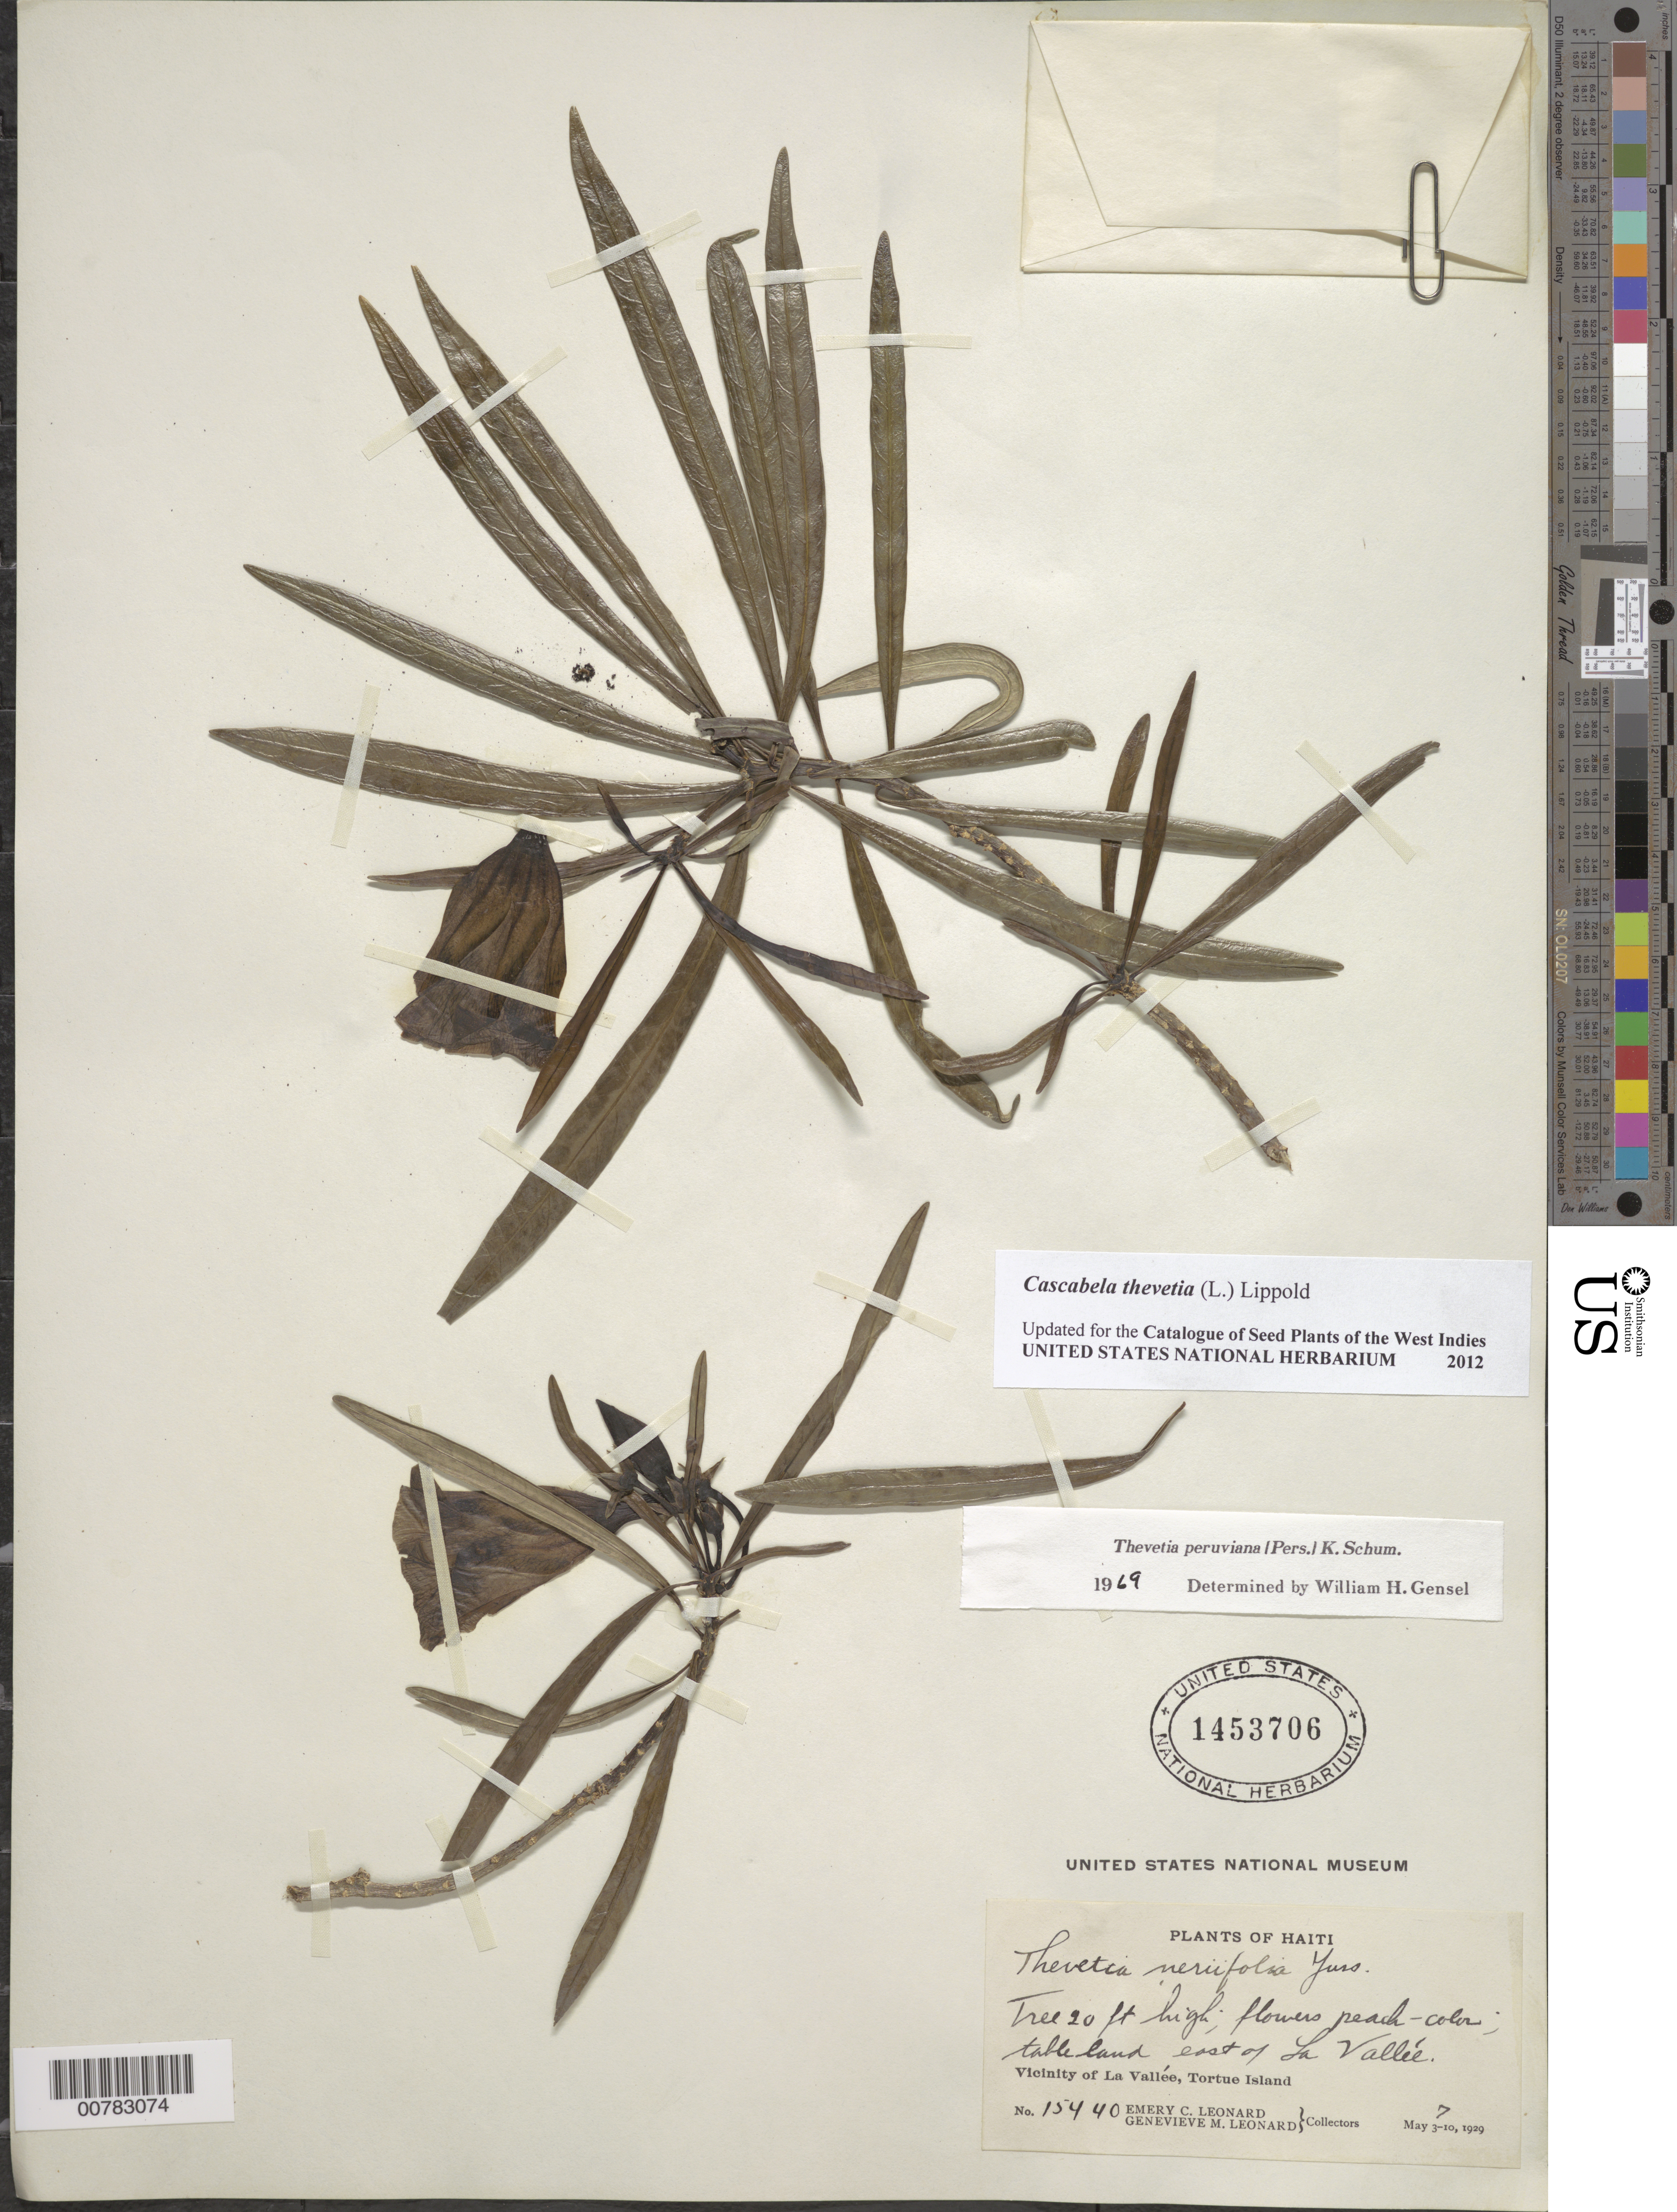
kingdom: Plantae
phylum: Tracheophyta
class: Magnoliopsida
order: Gentianales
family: Apocynaceae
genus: Cascabela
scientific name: Cascabela thevetia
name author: (L.) Lippold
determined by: Gensel, W. H.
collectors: E. C. Leonard & G. M. Leonard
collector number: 15440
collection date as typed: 07 May 1929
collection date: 1929-05-07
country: Haiti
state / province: Nord-Óuest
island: Île de la Tortue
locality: Tortue Island, vicinity of La Vallée, east of La Vallée.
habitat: Table land.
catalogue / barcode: US 1453706